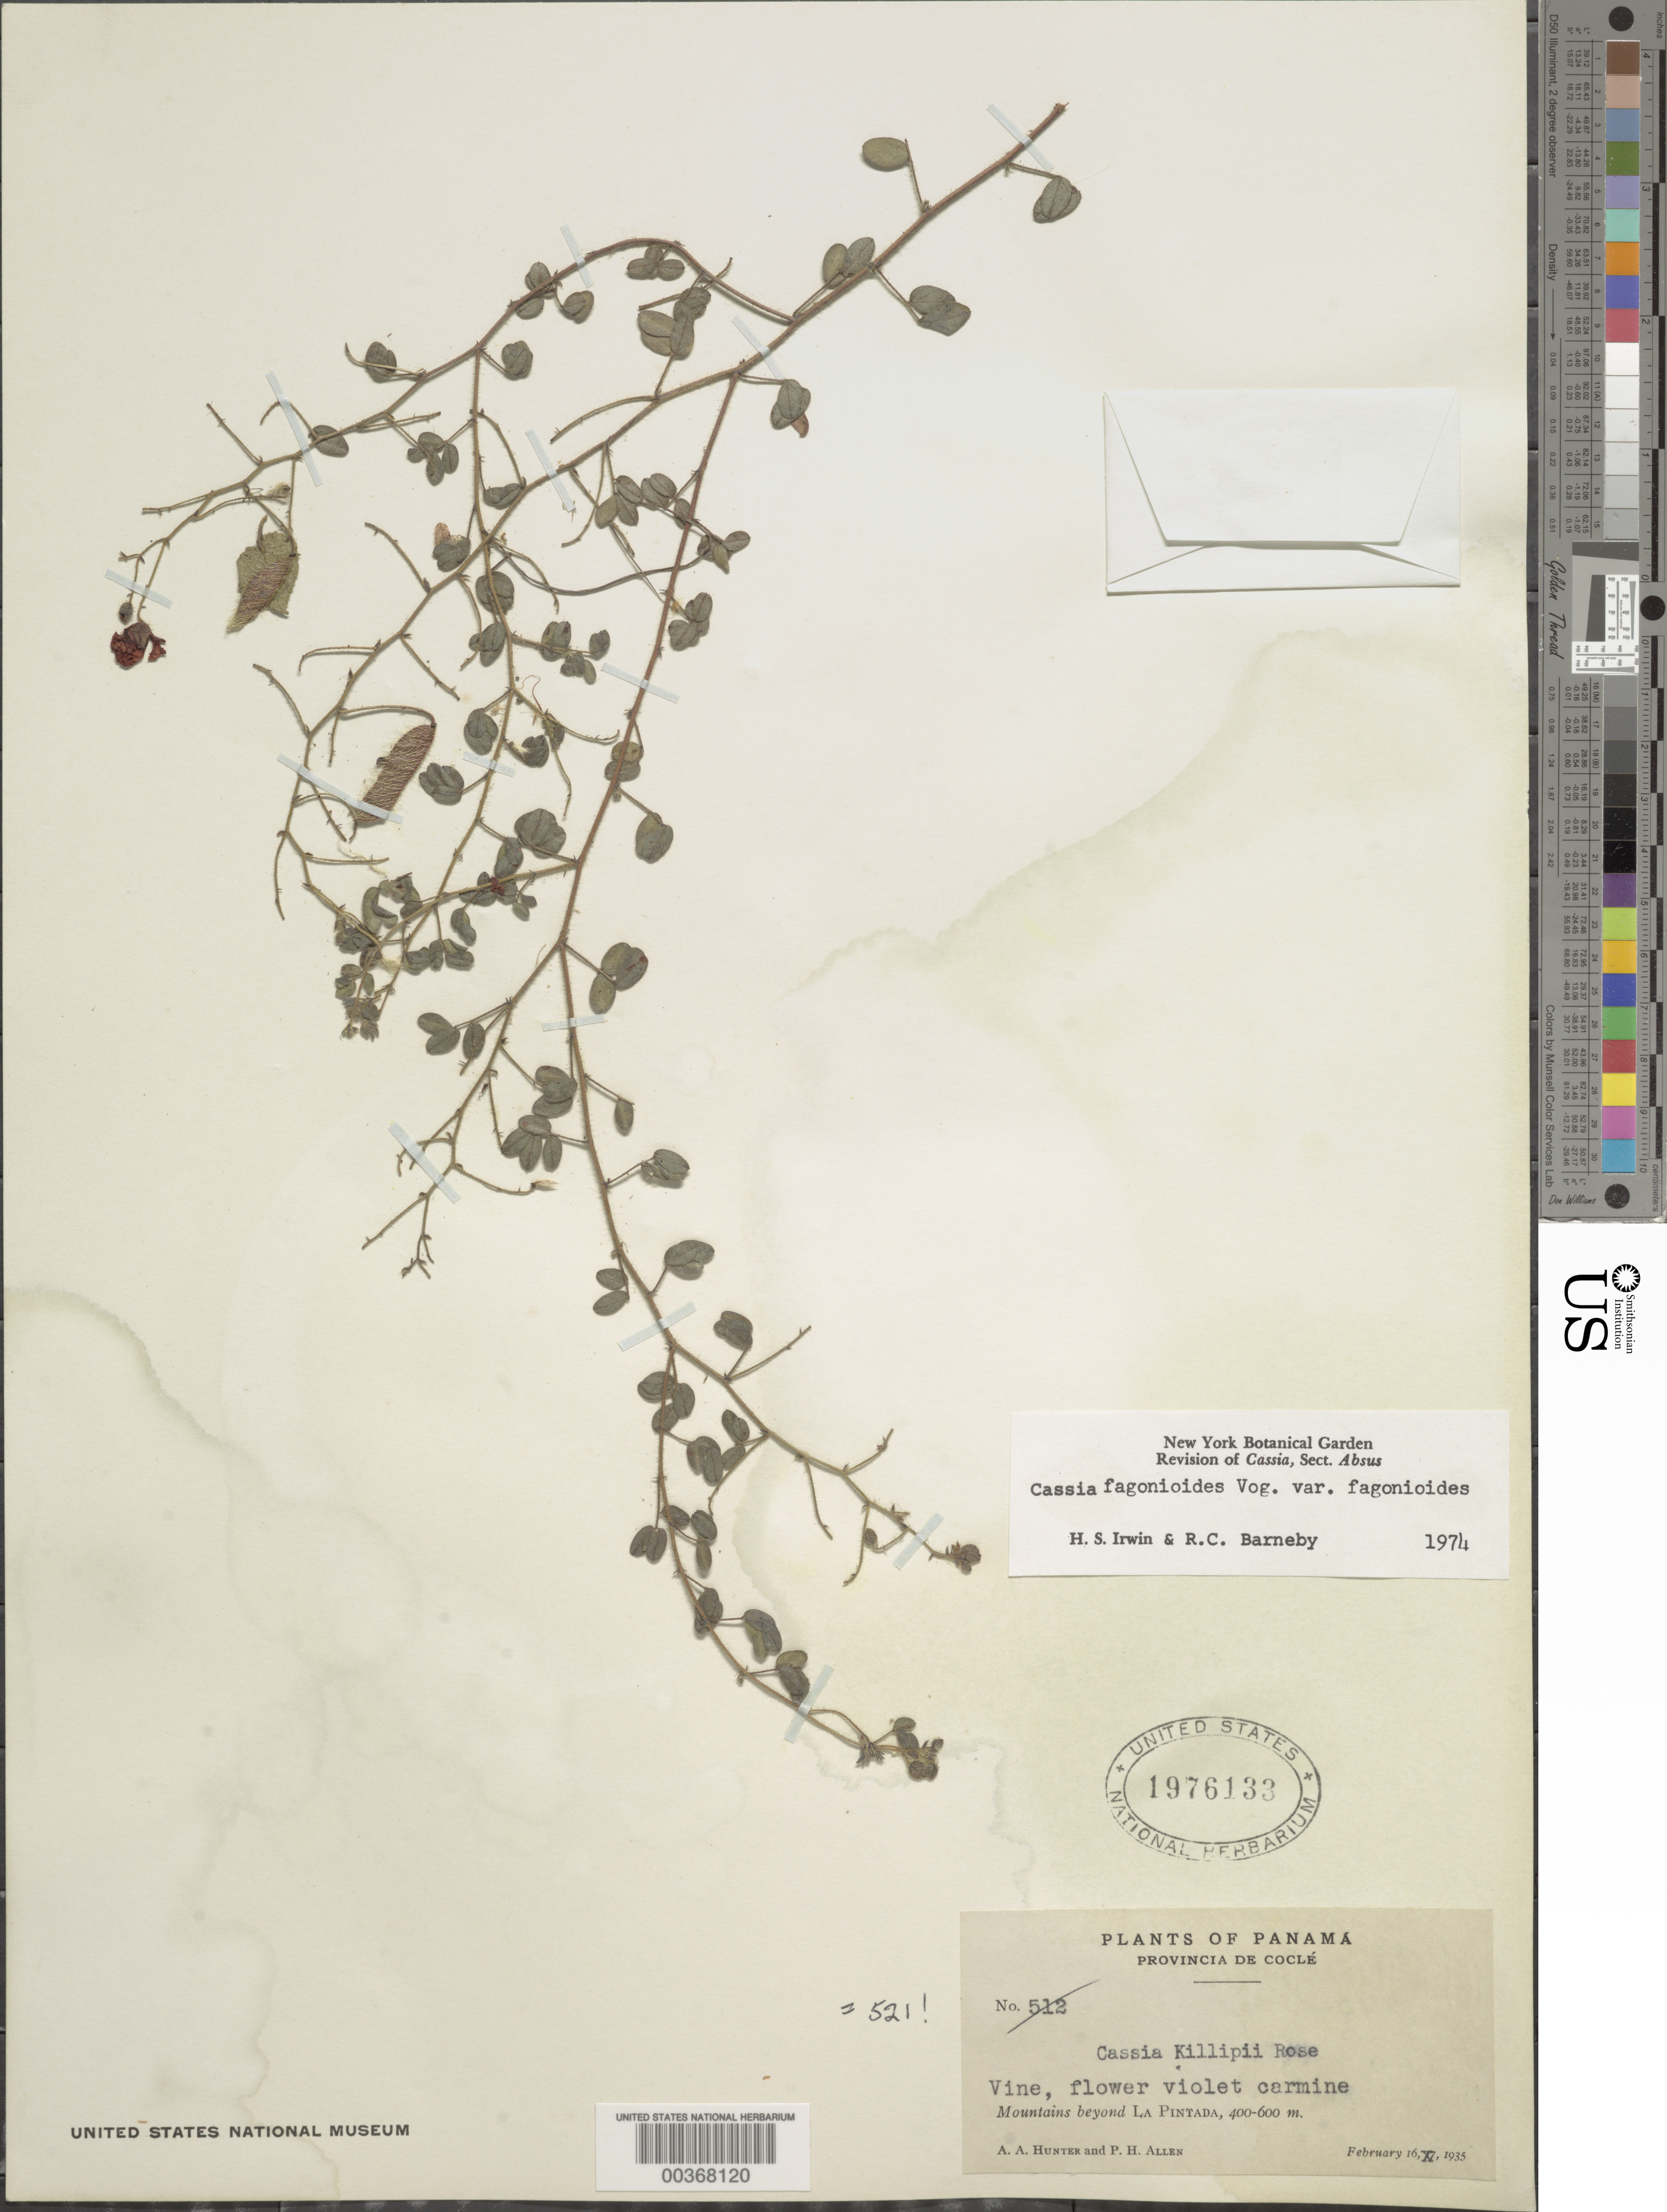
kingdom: Plantae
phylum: Tracheophyta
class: Magnoliopsida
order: Fabales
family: Fabaceae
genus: Chamaecrista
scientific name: Chamaecrista fagonioides var. fagonioides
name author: (Vogel) H.S. Irwin & Barneby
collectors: A. Hunter & P. H. Allen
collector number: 521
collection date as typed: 16 Feb 1935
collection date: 1935-02-16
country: Panama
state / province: Coclé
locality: Mountains beyond La Pintada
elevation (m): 400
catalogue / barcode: US 1976133